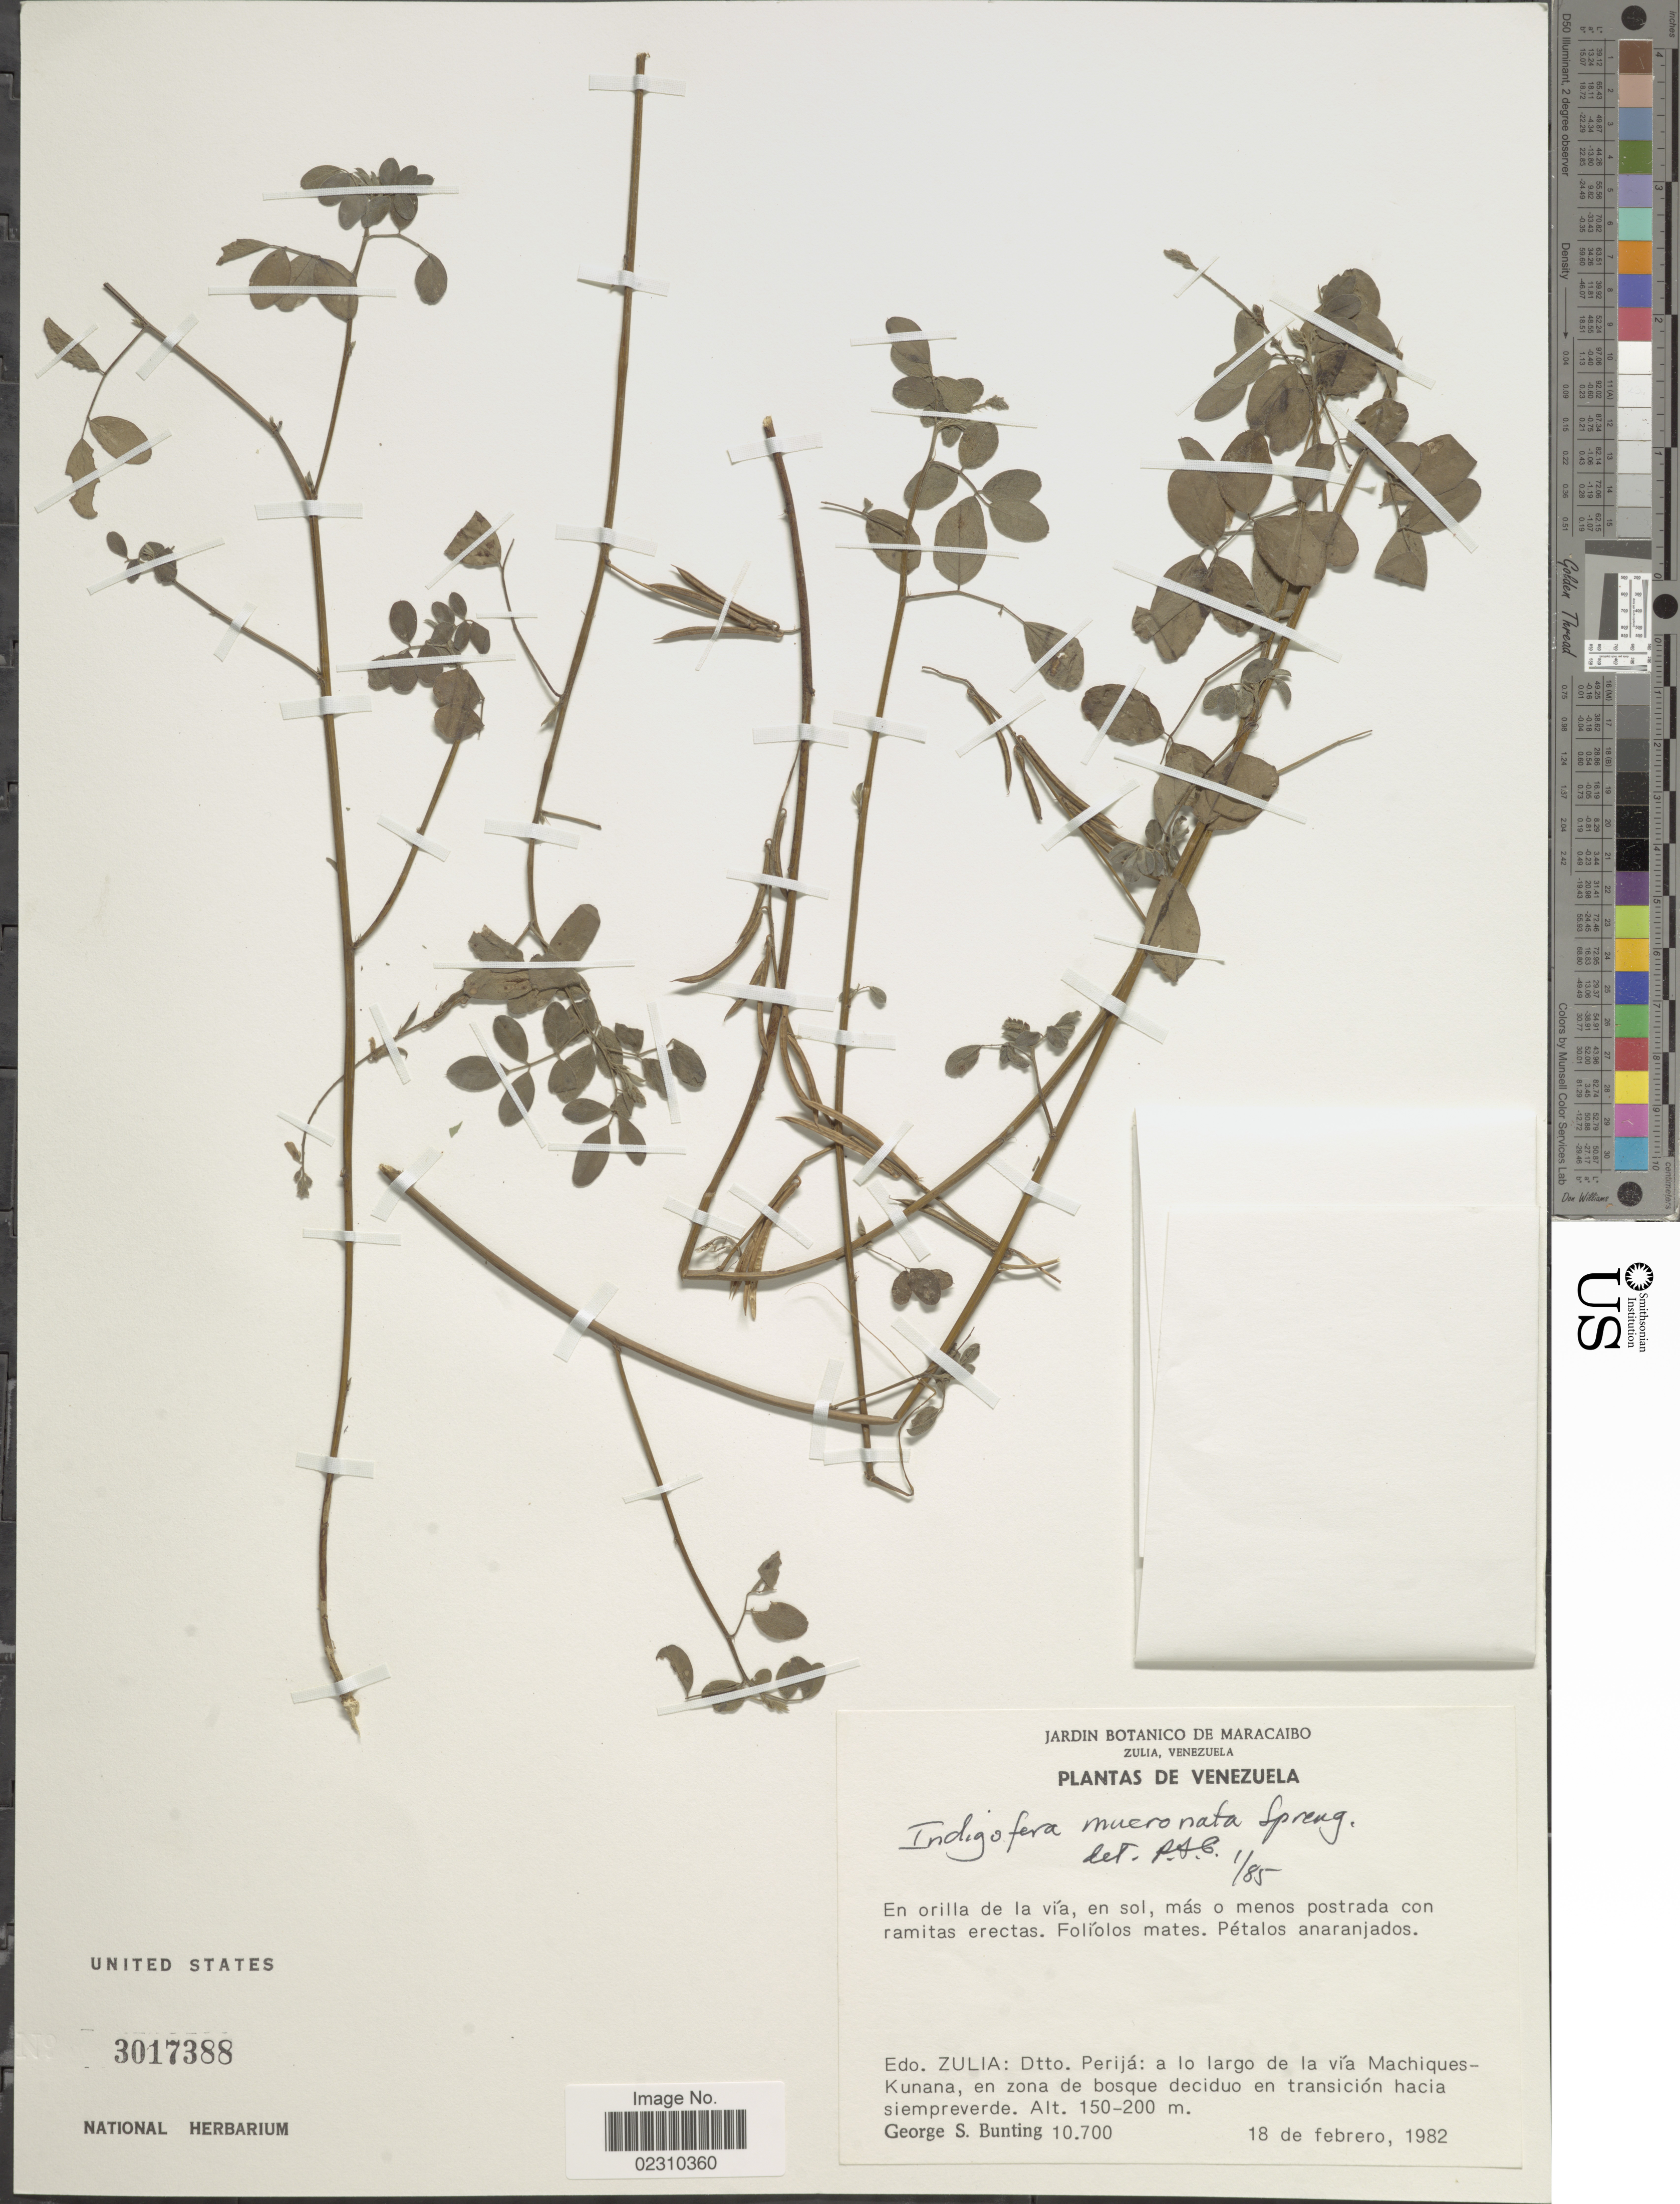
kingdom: Plantae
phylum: Tracheophyta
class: Magnoliopsida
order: Fabales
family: Fabaceae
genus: Indigofera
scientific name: Indigofera mucronata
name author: Lam.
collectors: G. S. Bunting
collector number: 10700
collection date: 1982-02-18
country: Venezuela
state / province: Zulia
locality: Edo. Zulia: Dtto. Perija; a lolargo de la via Machiques-Kunana, en zona de bosque deciduo en transicion hacia siempreverde.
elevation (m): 150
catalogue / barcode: US 3017388